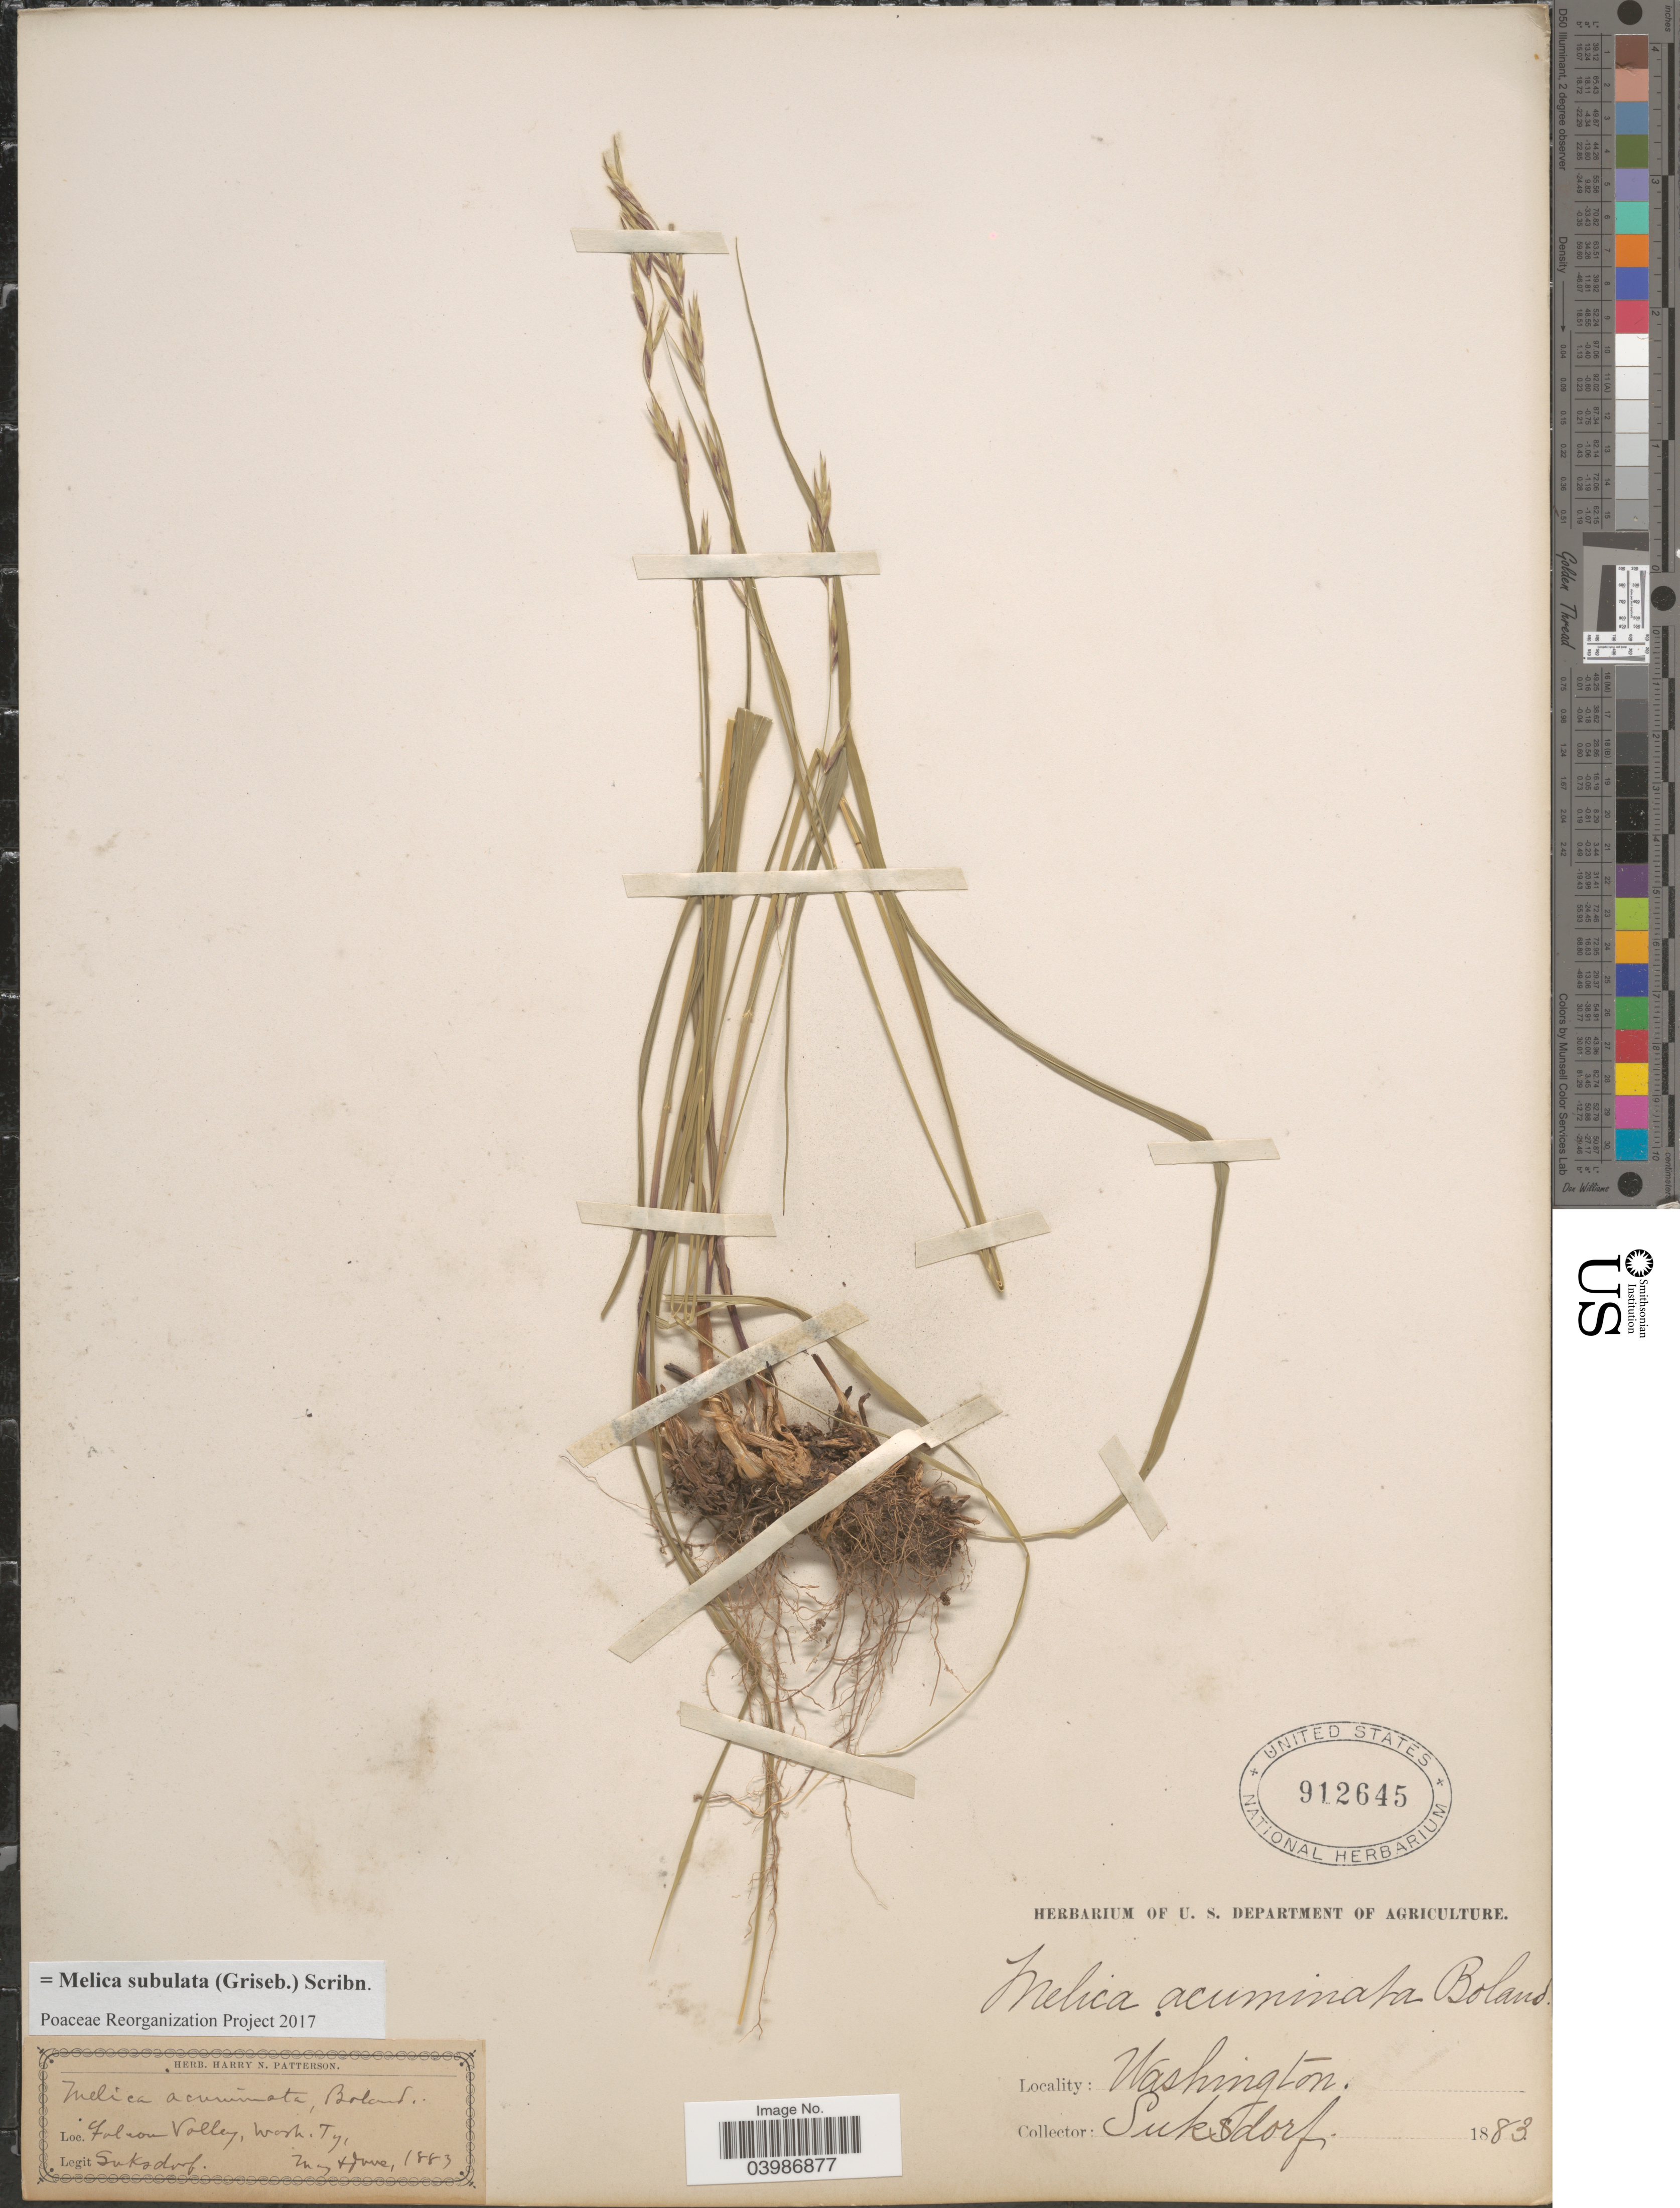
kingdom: Plantae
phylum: Tracheophyta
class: Liliopsida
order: Poales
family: Poaceae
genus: Melica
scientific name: Melica subulata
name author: (Griseb.) Scribn.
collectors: -- Suksdorf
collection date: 1883-05/1883-06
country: United States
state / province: Washington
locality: Falcon Valley.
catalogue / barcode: US 912645